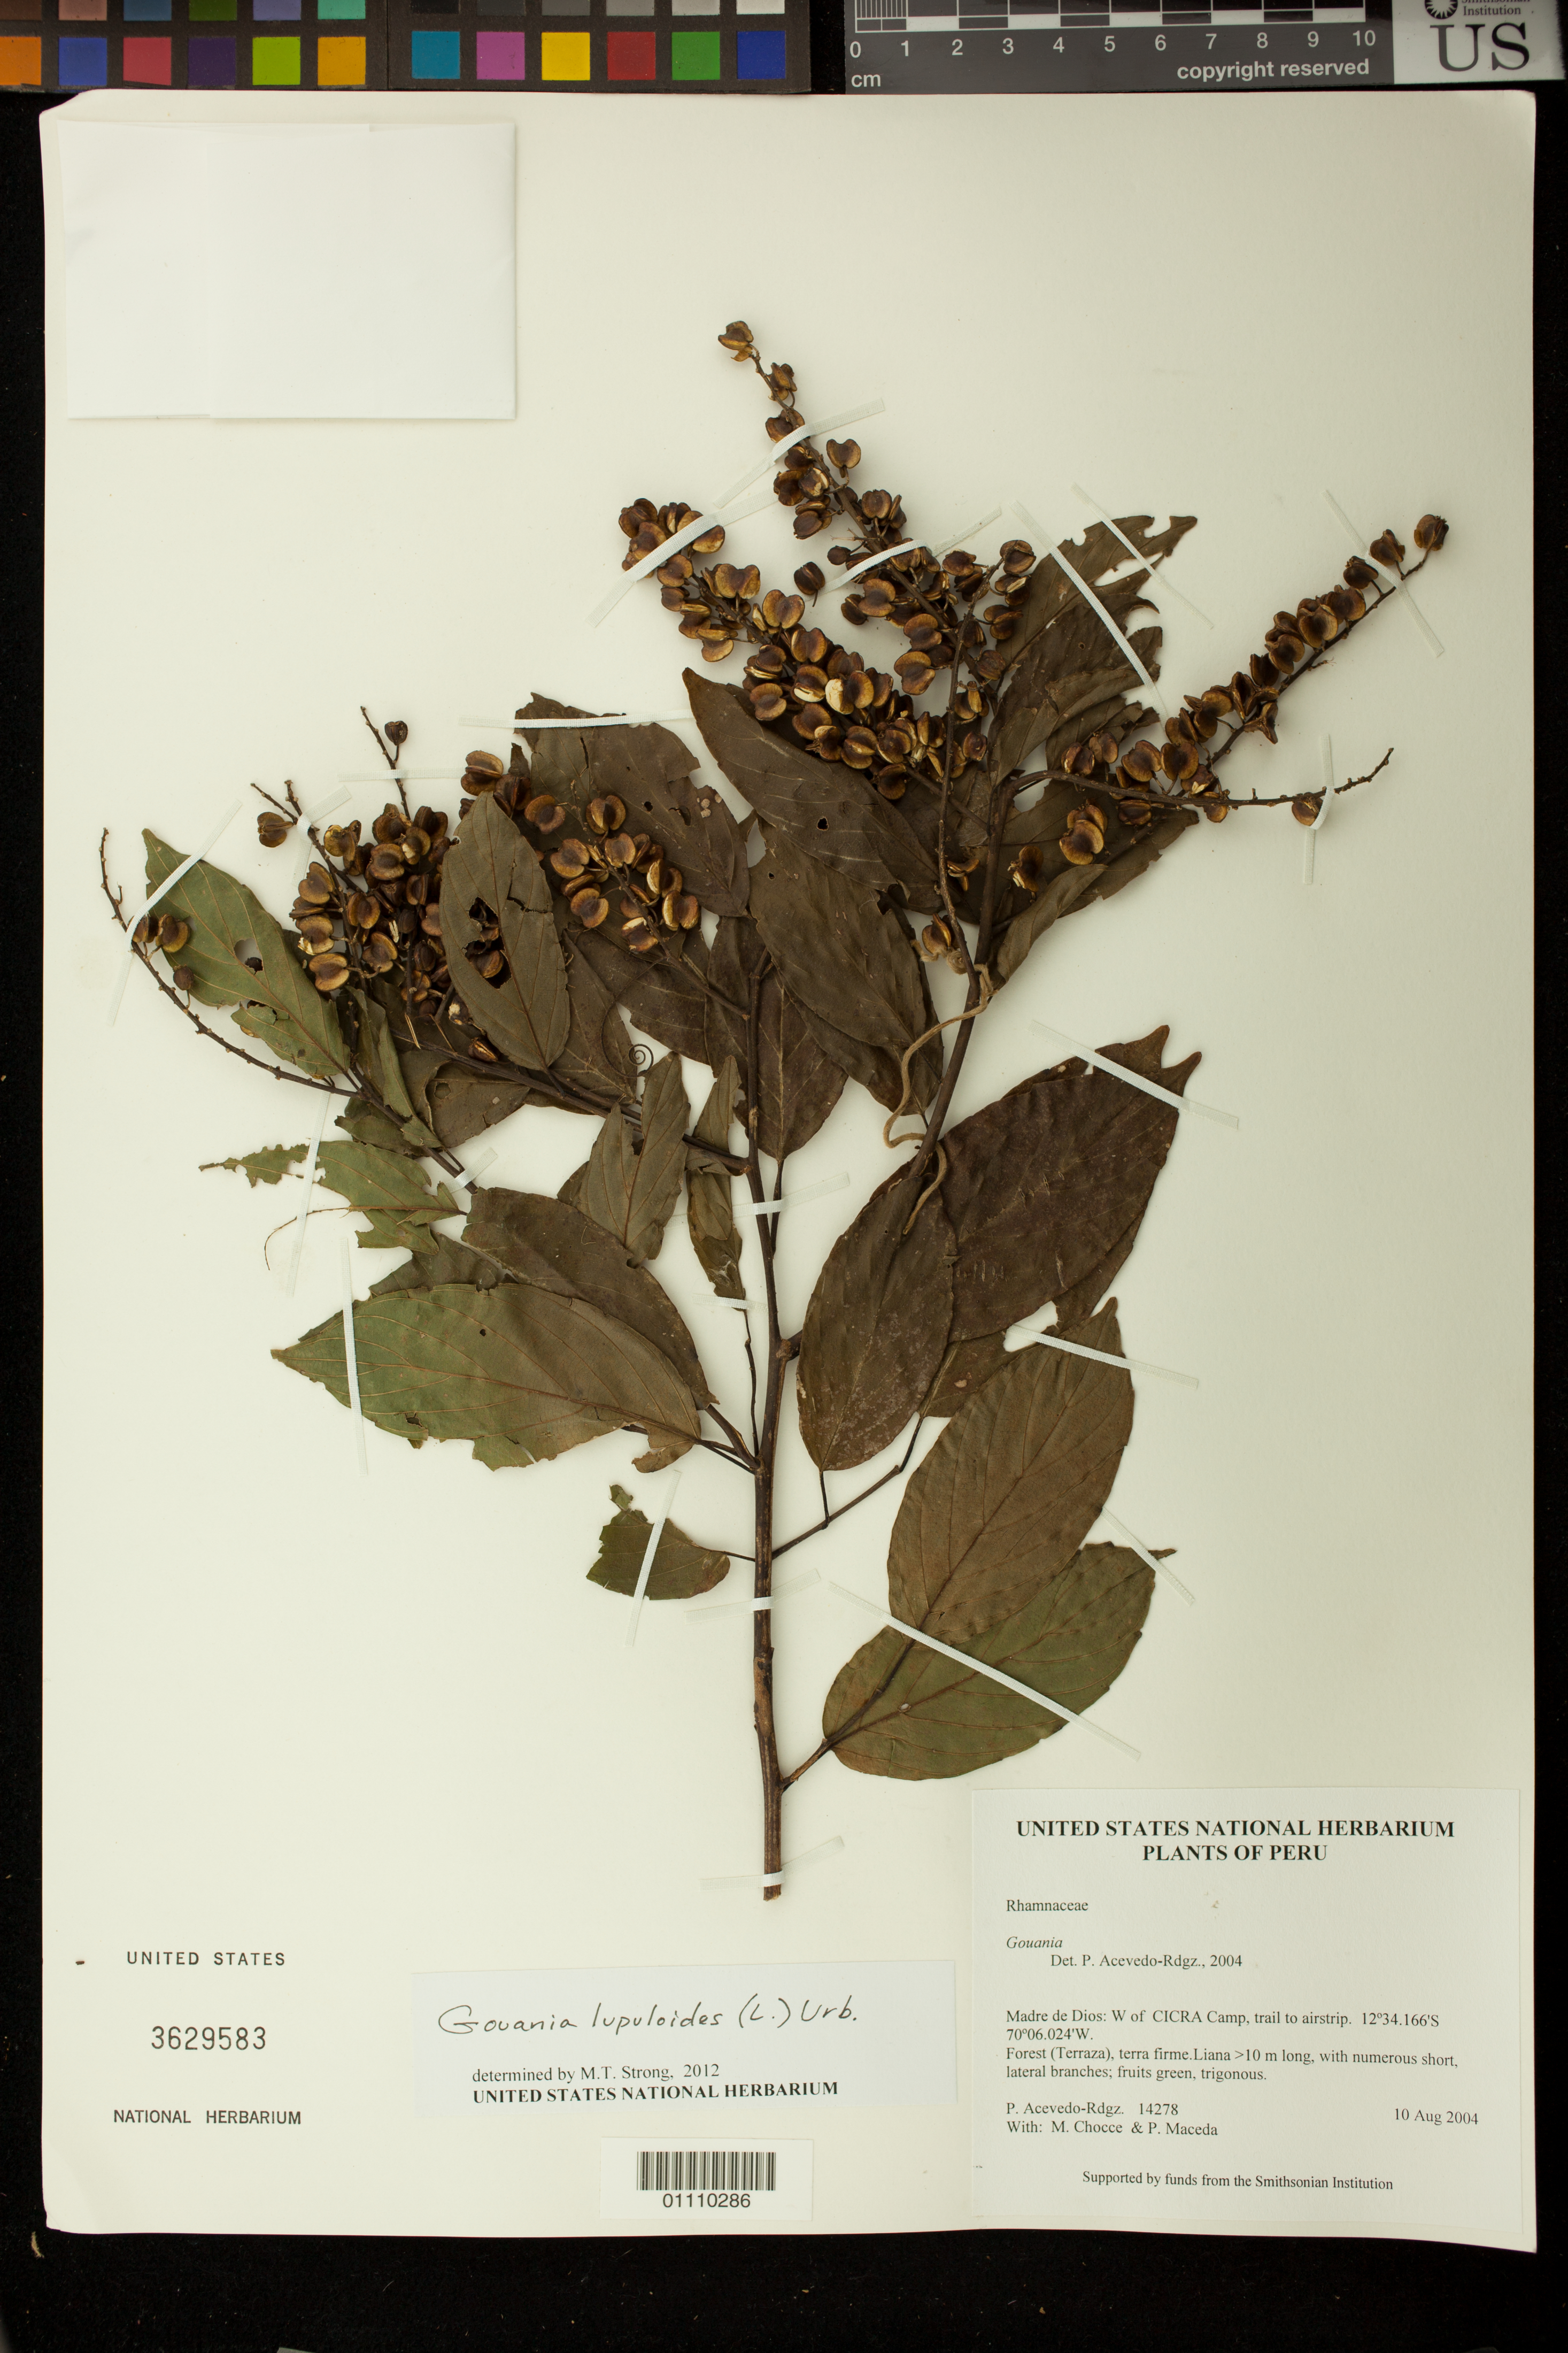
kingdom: Plantae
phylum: Tracheophyta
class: Magnoliopsida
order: Rosales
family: Rhamnaceae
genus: Gouania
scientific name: Gouania lupuloides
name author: (L.) Urb.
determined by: Strong, M. T., (US), Smithsonian Institution - National Museum of Natural History (UNITED STATES)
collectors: P. Acevedo-Rodr., M. Chocce & P. Maceda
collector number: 14278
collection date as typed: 10 Aug 2004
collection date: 2004-08-10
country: Peru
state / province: Madre de Dios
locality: Madre de Dios: W of CICRA Camp, trail to airstrip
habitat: Forest (Terraza), terra firme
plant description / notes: NY, K, MO, GH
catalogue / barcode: US 3629583